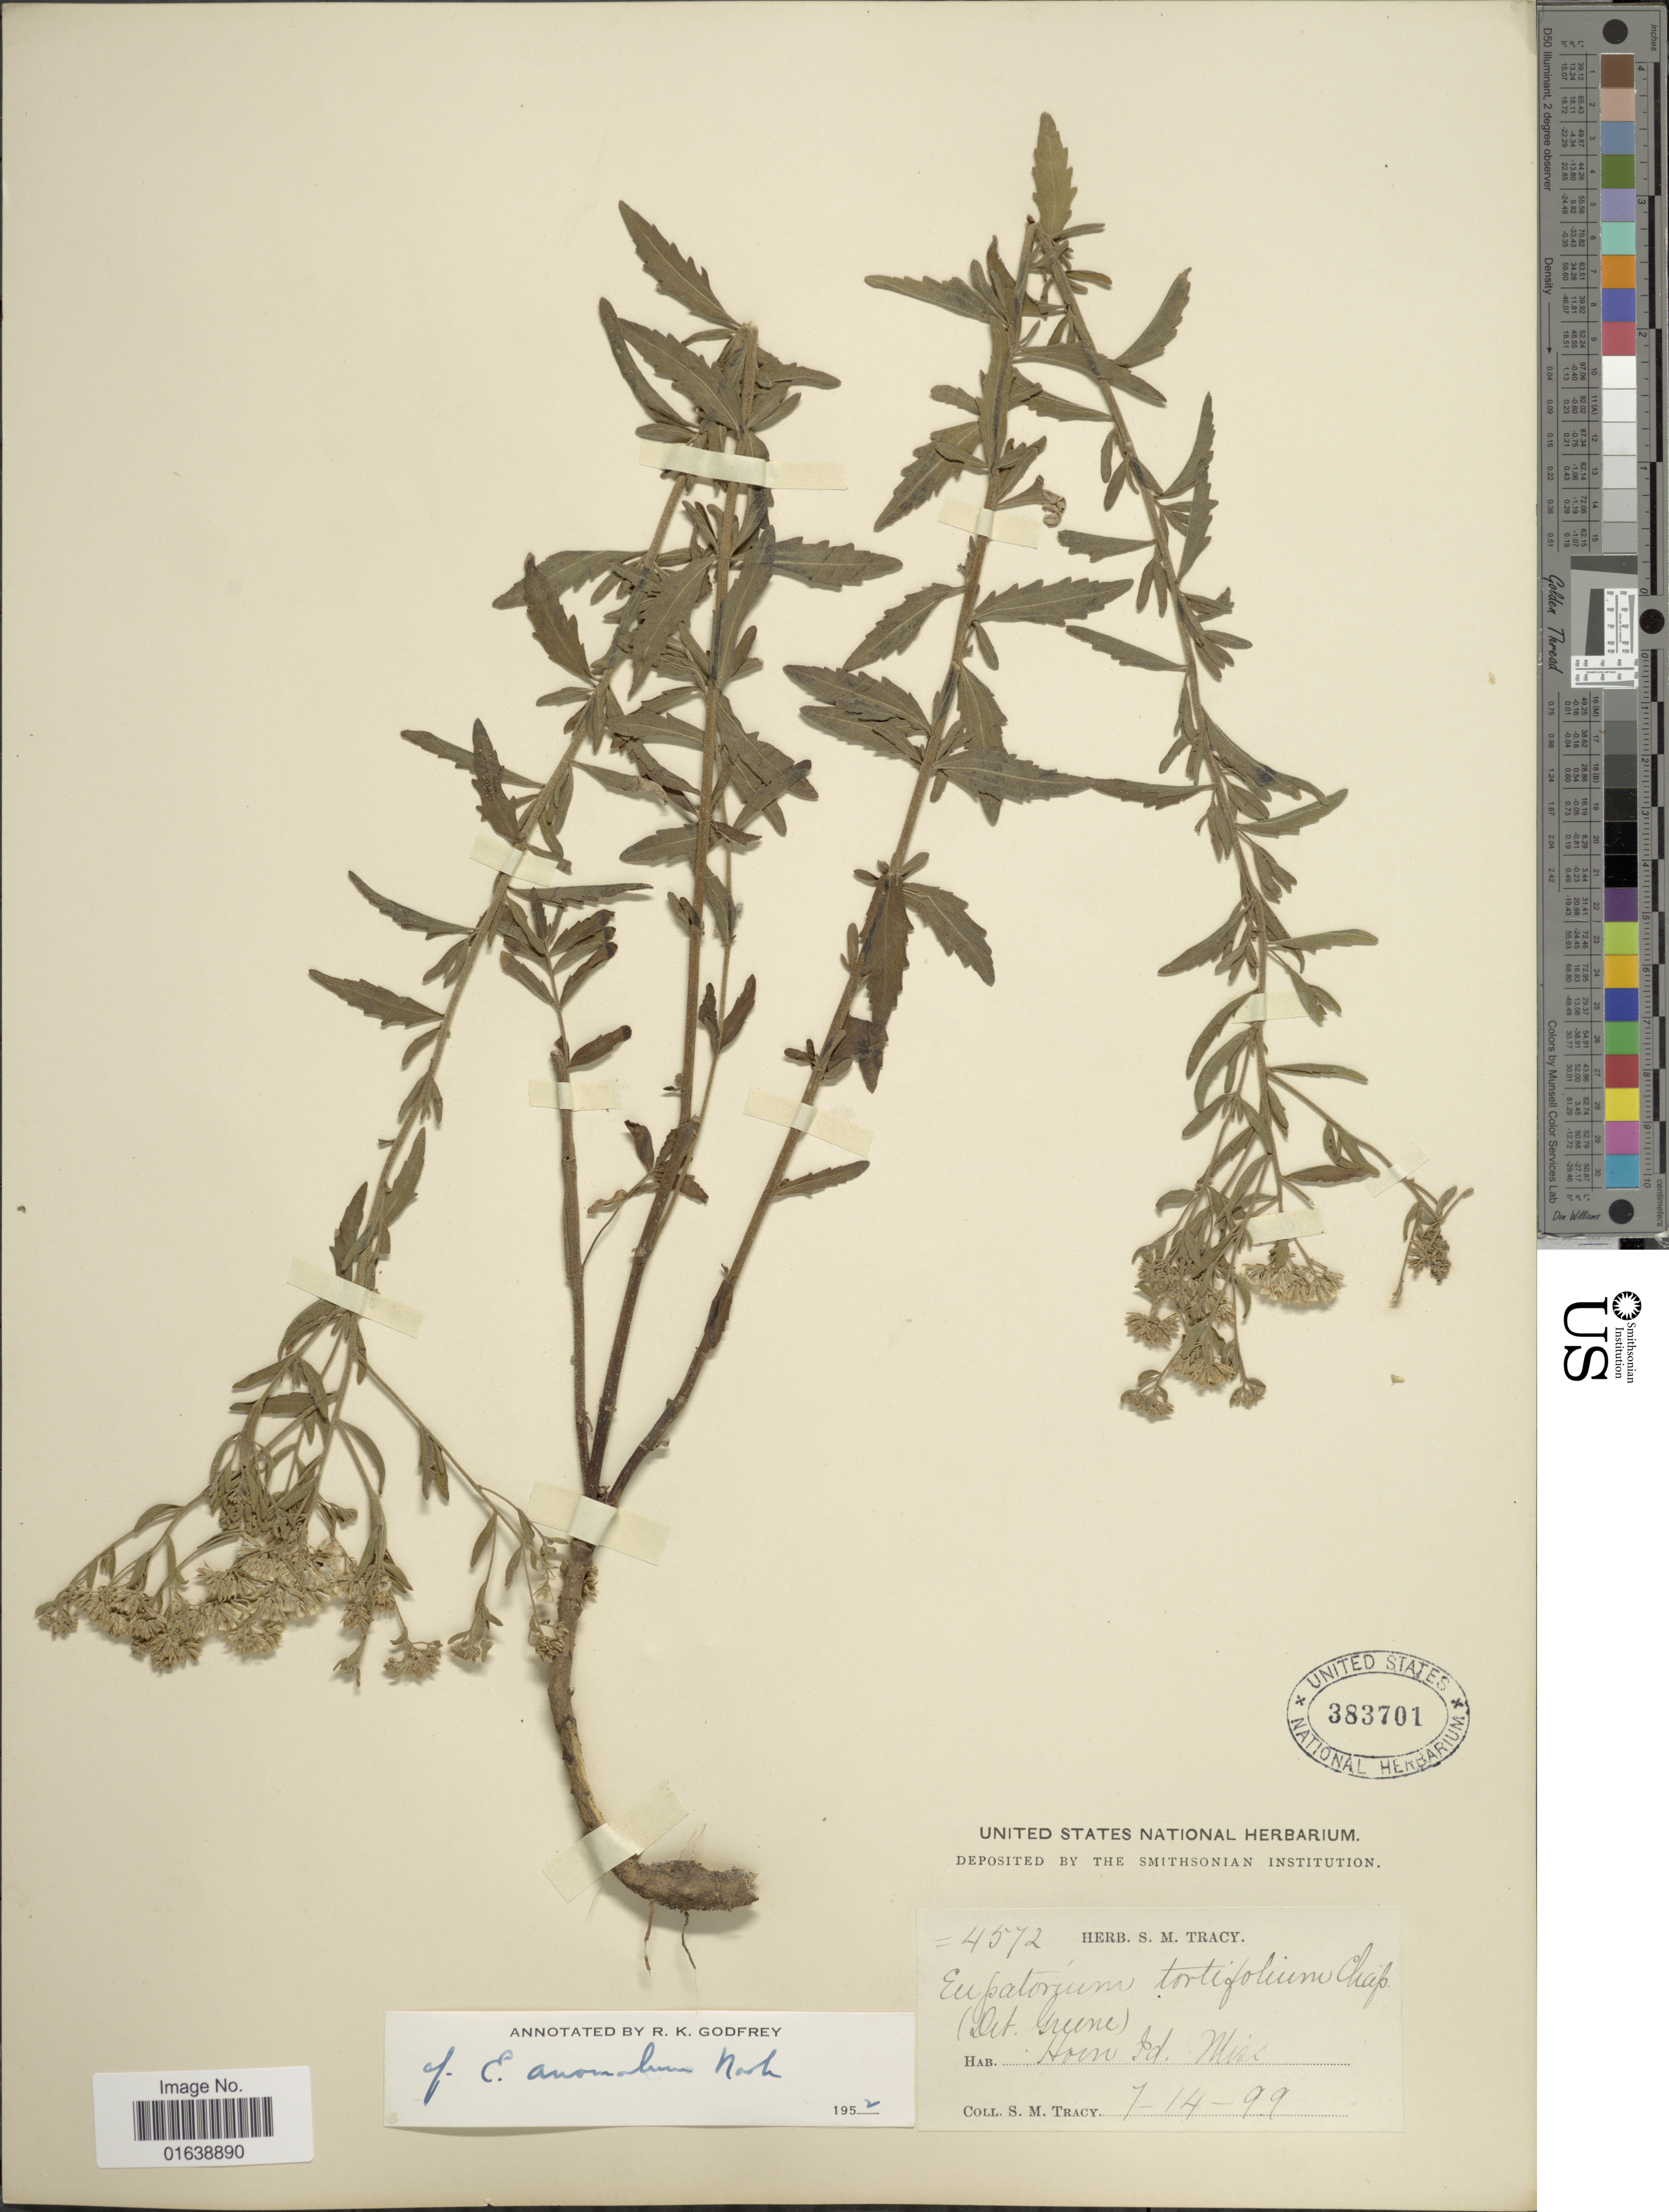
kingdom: Plantae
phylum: Tracheophyta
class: Magnoliopsida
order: Asterales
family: Asteraceae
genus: Eupatorium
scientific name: Eupatorium anomalum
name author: Nash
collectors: S. M. Tracy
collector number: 4572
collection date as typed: Transcribed d/m/y: 14/7/99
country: United States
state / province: Mississippi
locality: Horn Id.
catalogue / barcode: US 383701